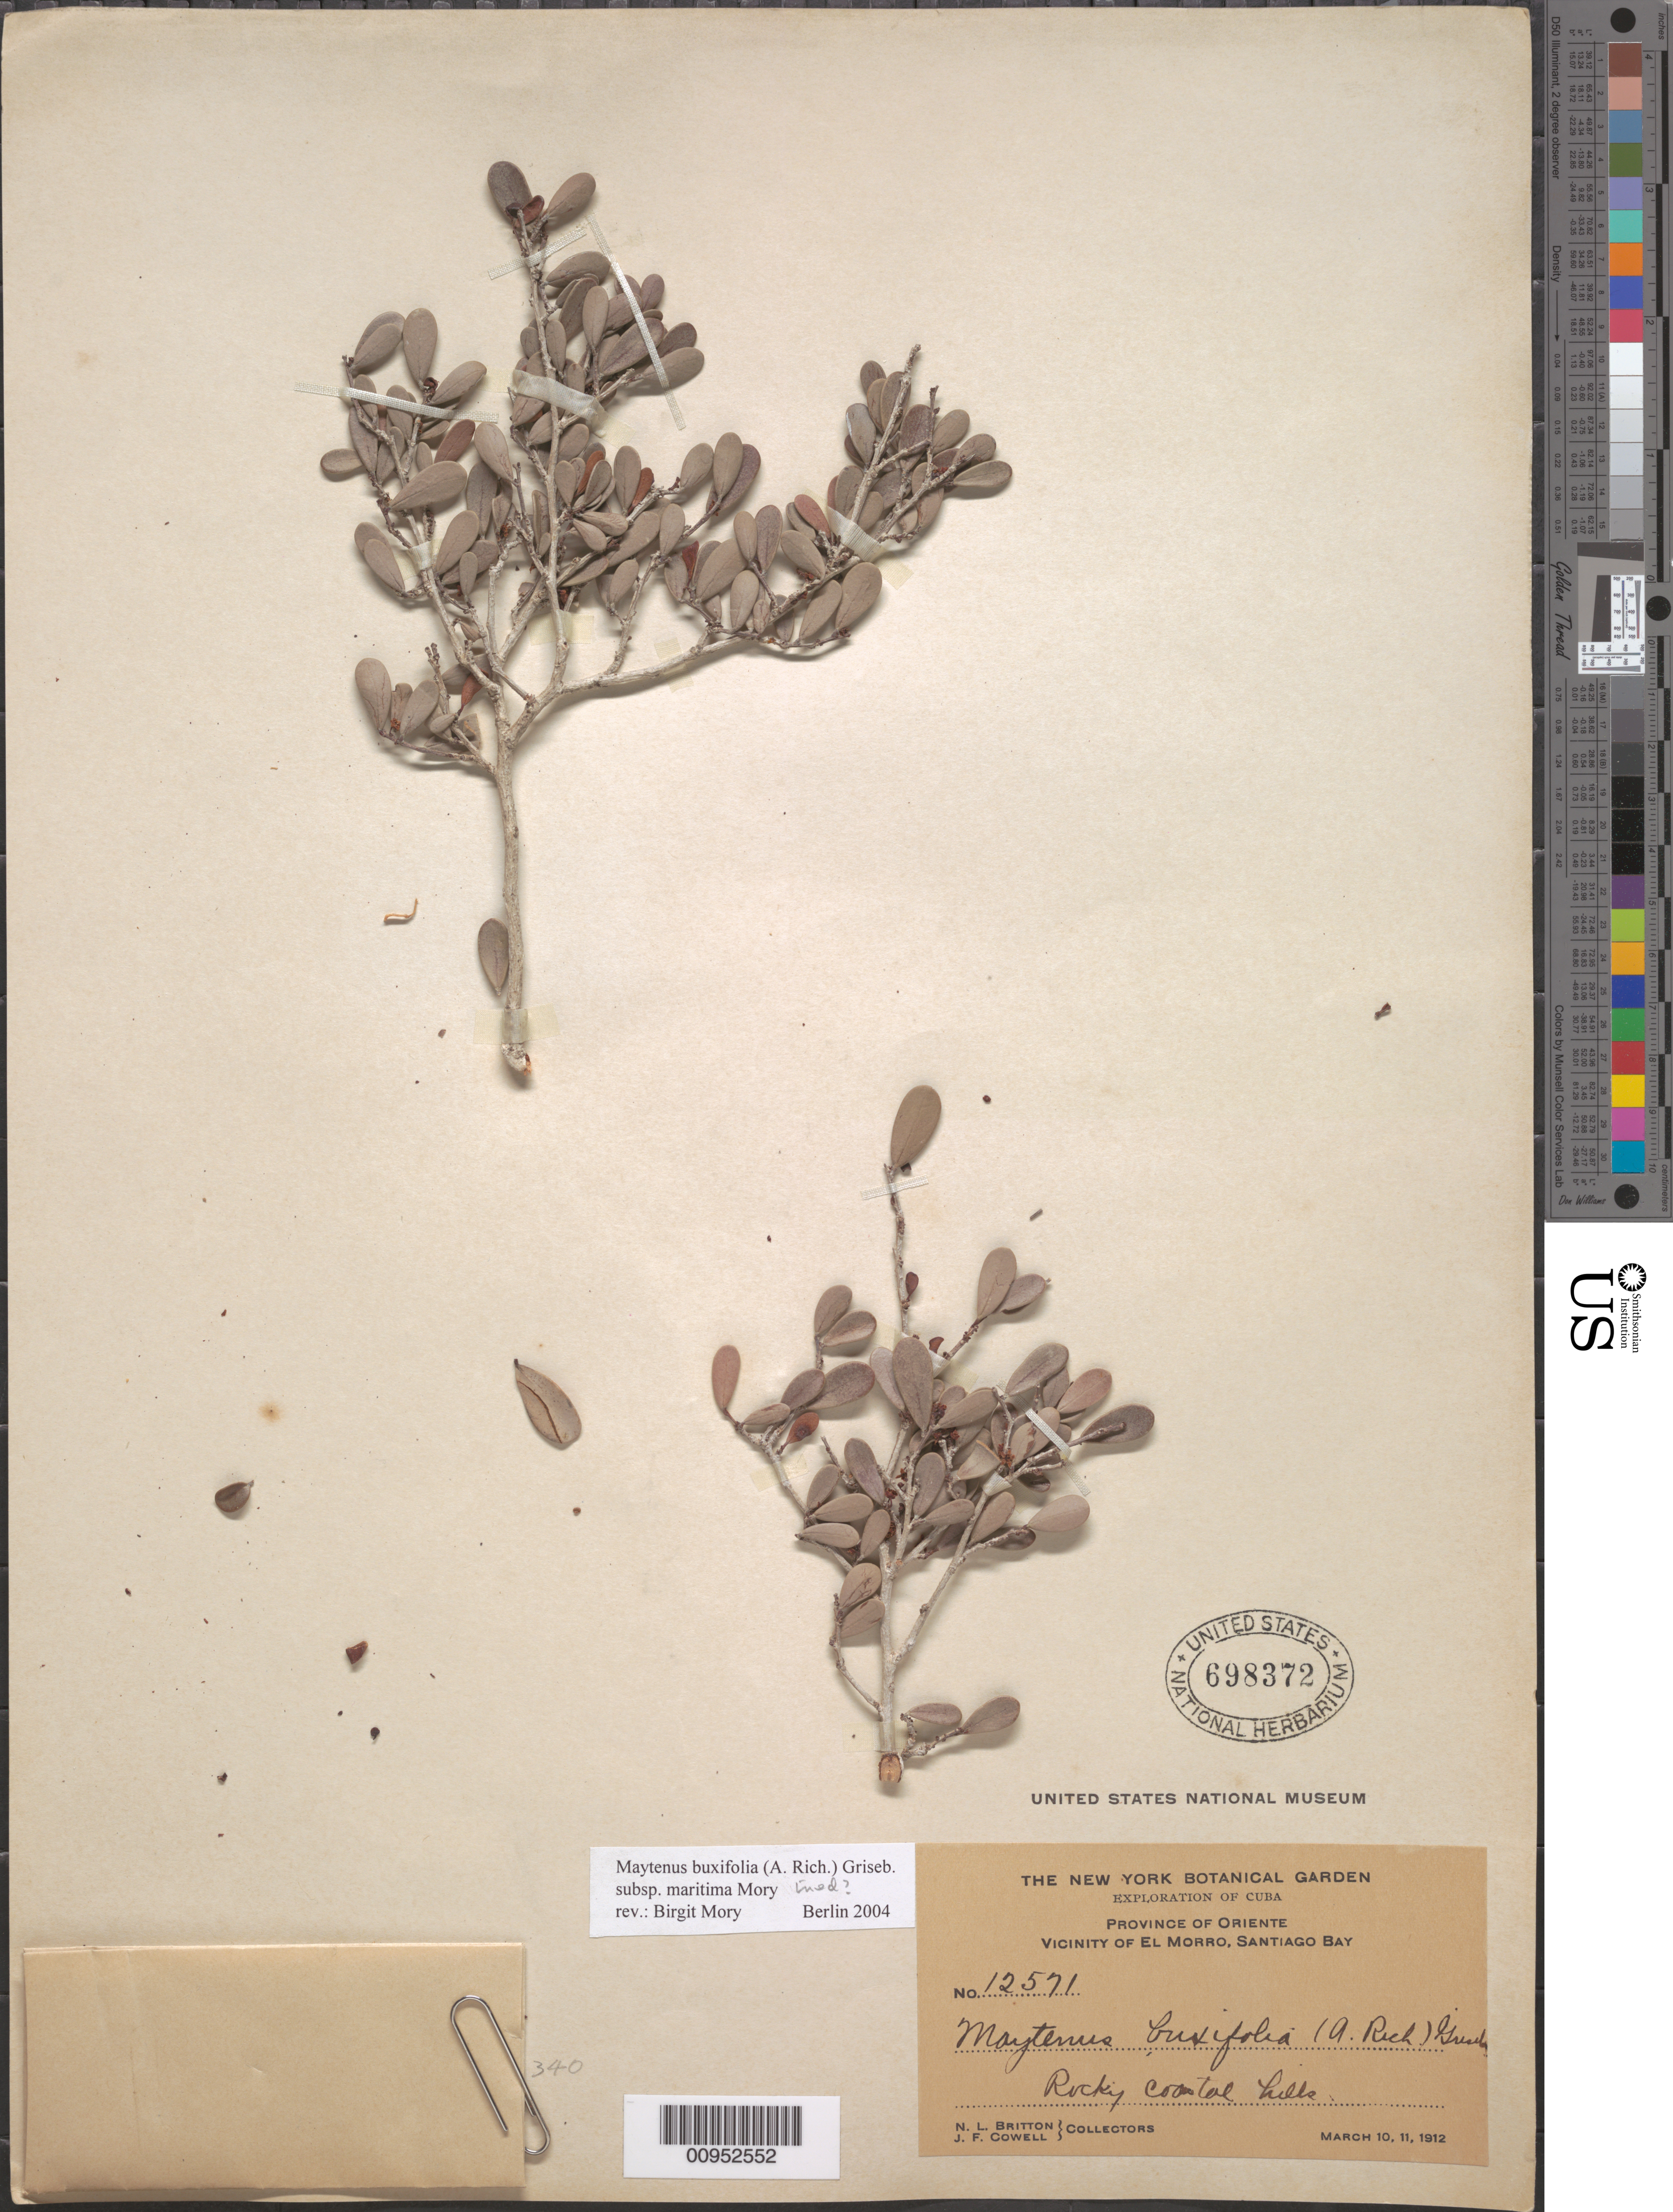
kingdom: Plantae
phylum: Tracheophyta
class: Magnoliopsida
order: Celastrales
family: Celastraceae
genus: Maytenus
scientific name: Maytenus buxifolia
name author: (A. Rich.) Griseb.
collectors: N. Britton & J. F. Cowell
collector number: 12571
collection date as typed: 10 Mar 1912 and 11 Mar 1912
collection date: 1912-03-10,1912-03-11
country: Cuba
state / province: Santiago de Cuba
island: Cuba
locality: Vicinity of El Morro, Santiago Bay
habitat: Rocky coastal hills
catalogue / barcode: US 698372